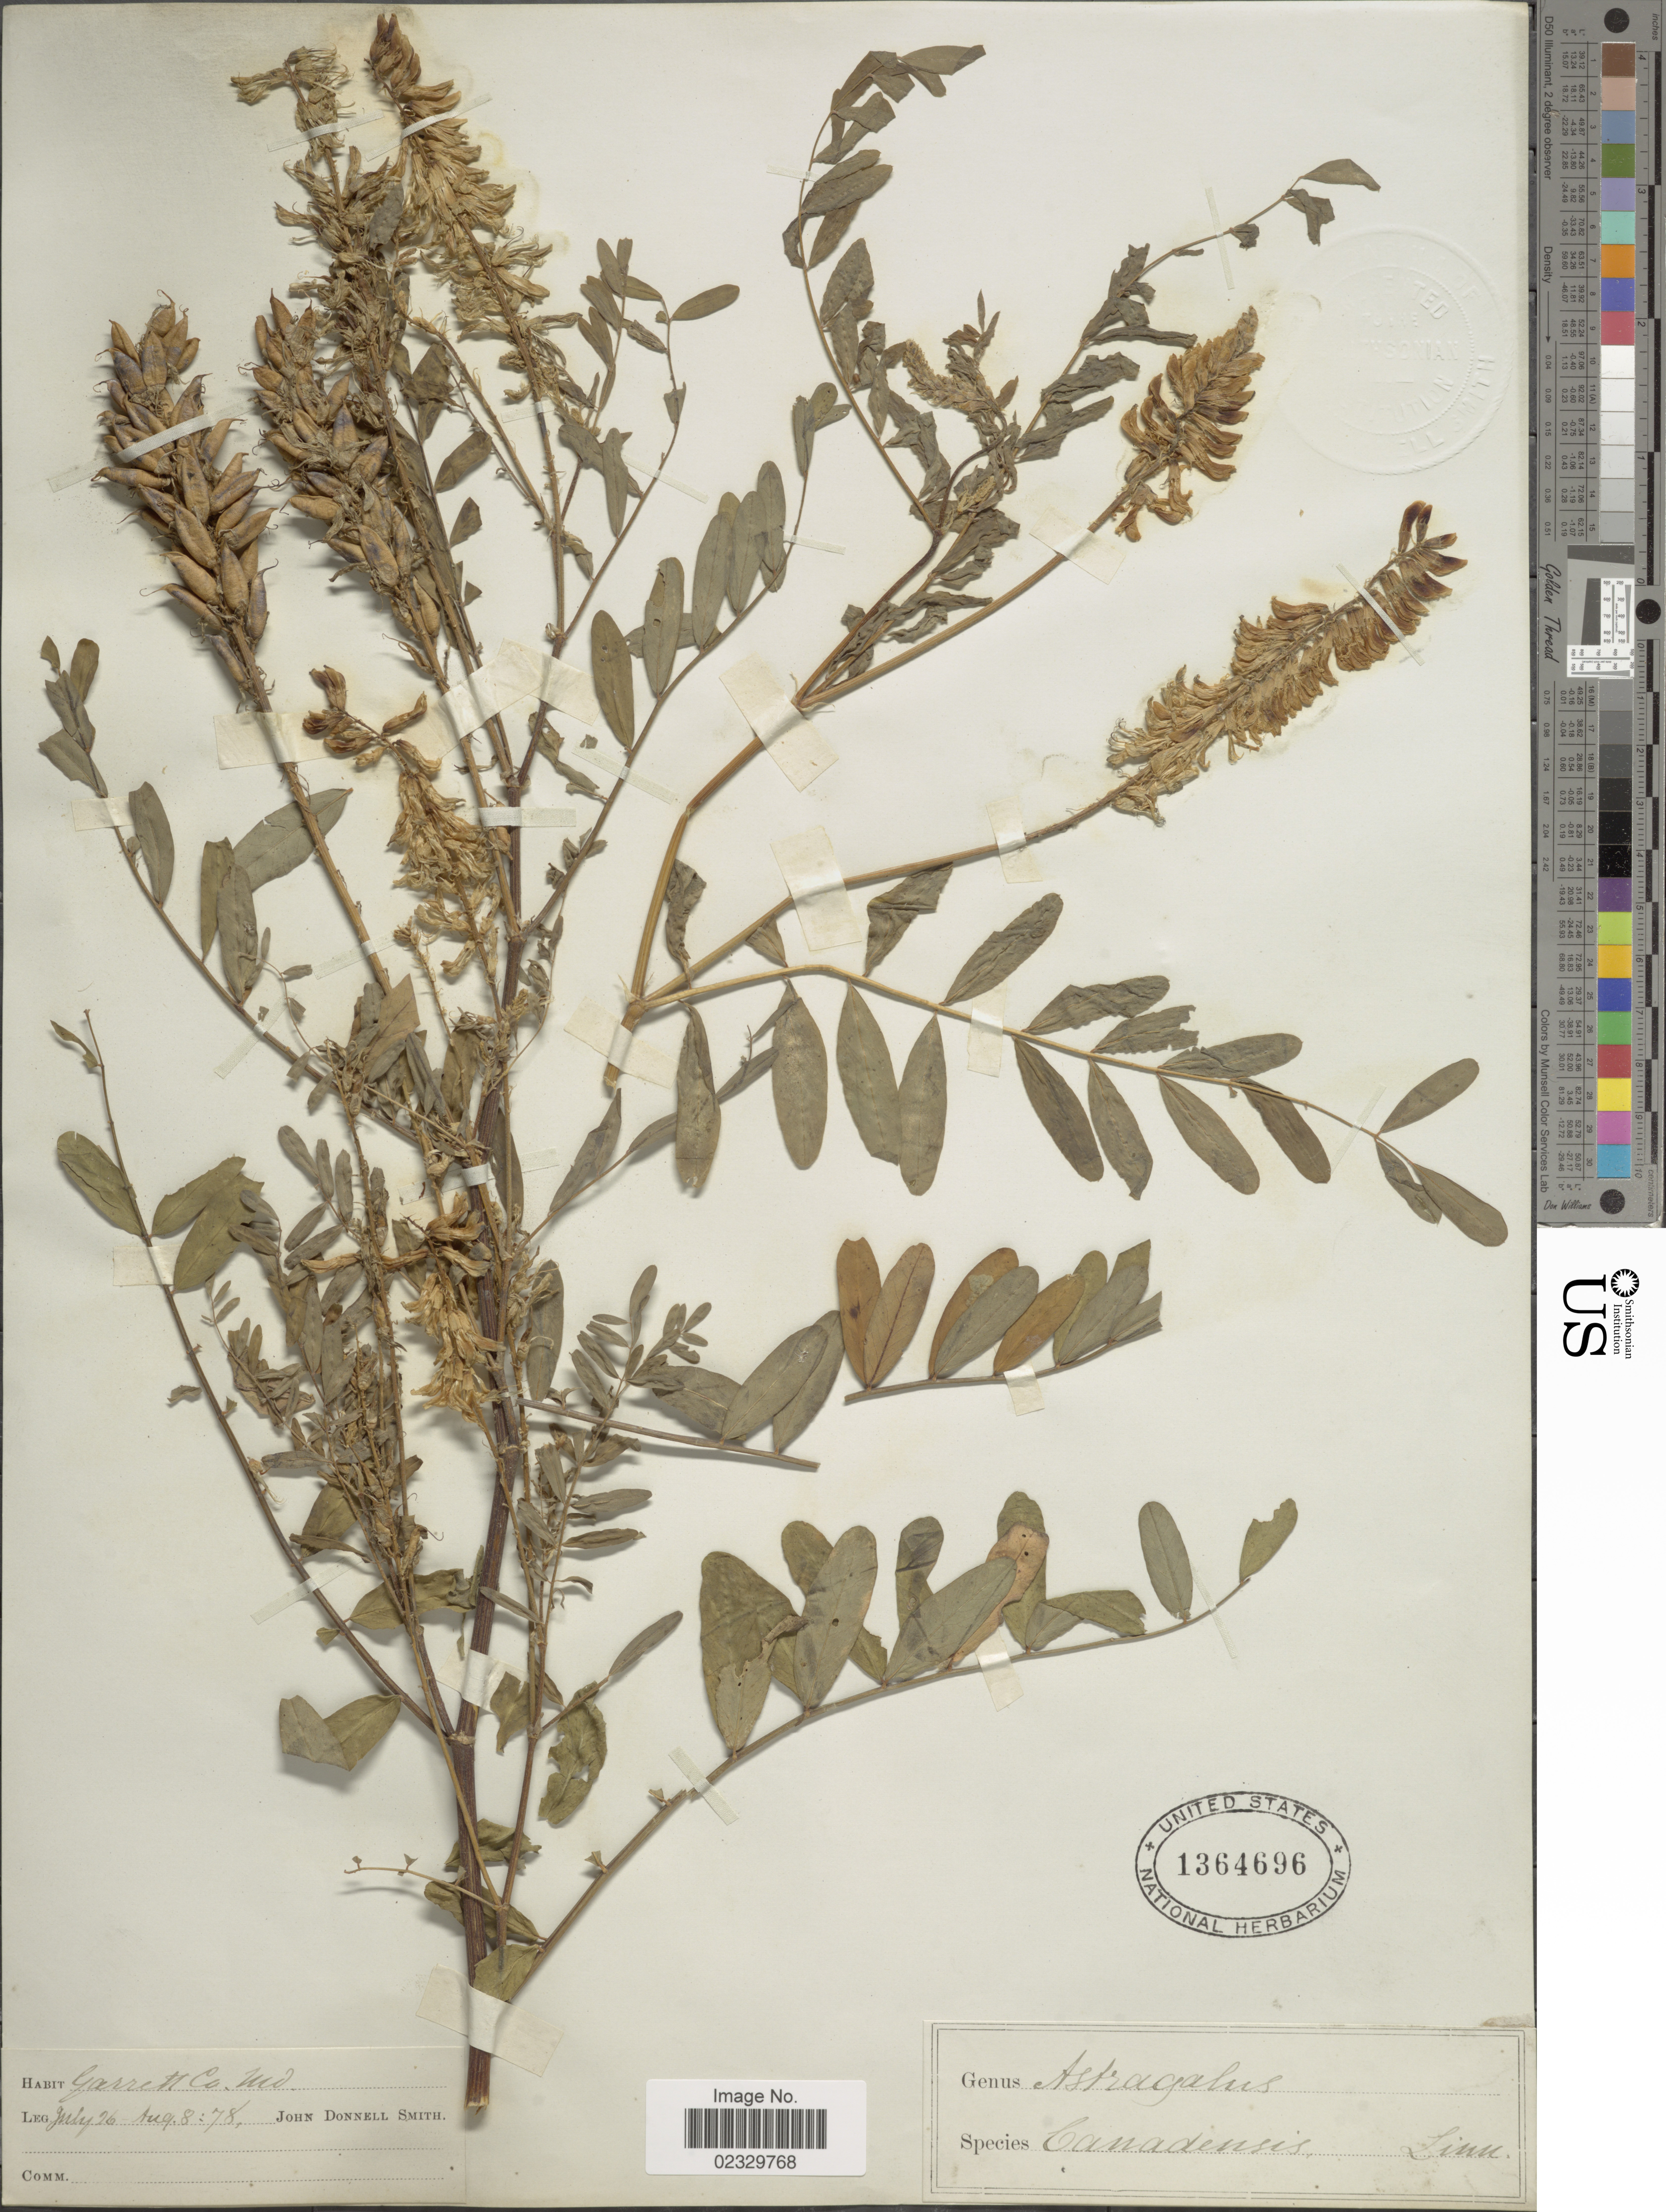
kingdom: Plantae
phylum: Tracheophyta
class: Magnoliopsida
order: Fabales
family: Fabaceae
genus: Astragalus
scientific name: Astragalus canadensis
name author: L.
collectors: J. Donnell Smith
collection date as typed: Transcribed d/m/y: 26/7/78 to 8/8/78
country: United States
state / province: Maryland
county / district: Garrett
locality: Garrett Co.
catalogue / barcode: US 1364696